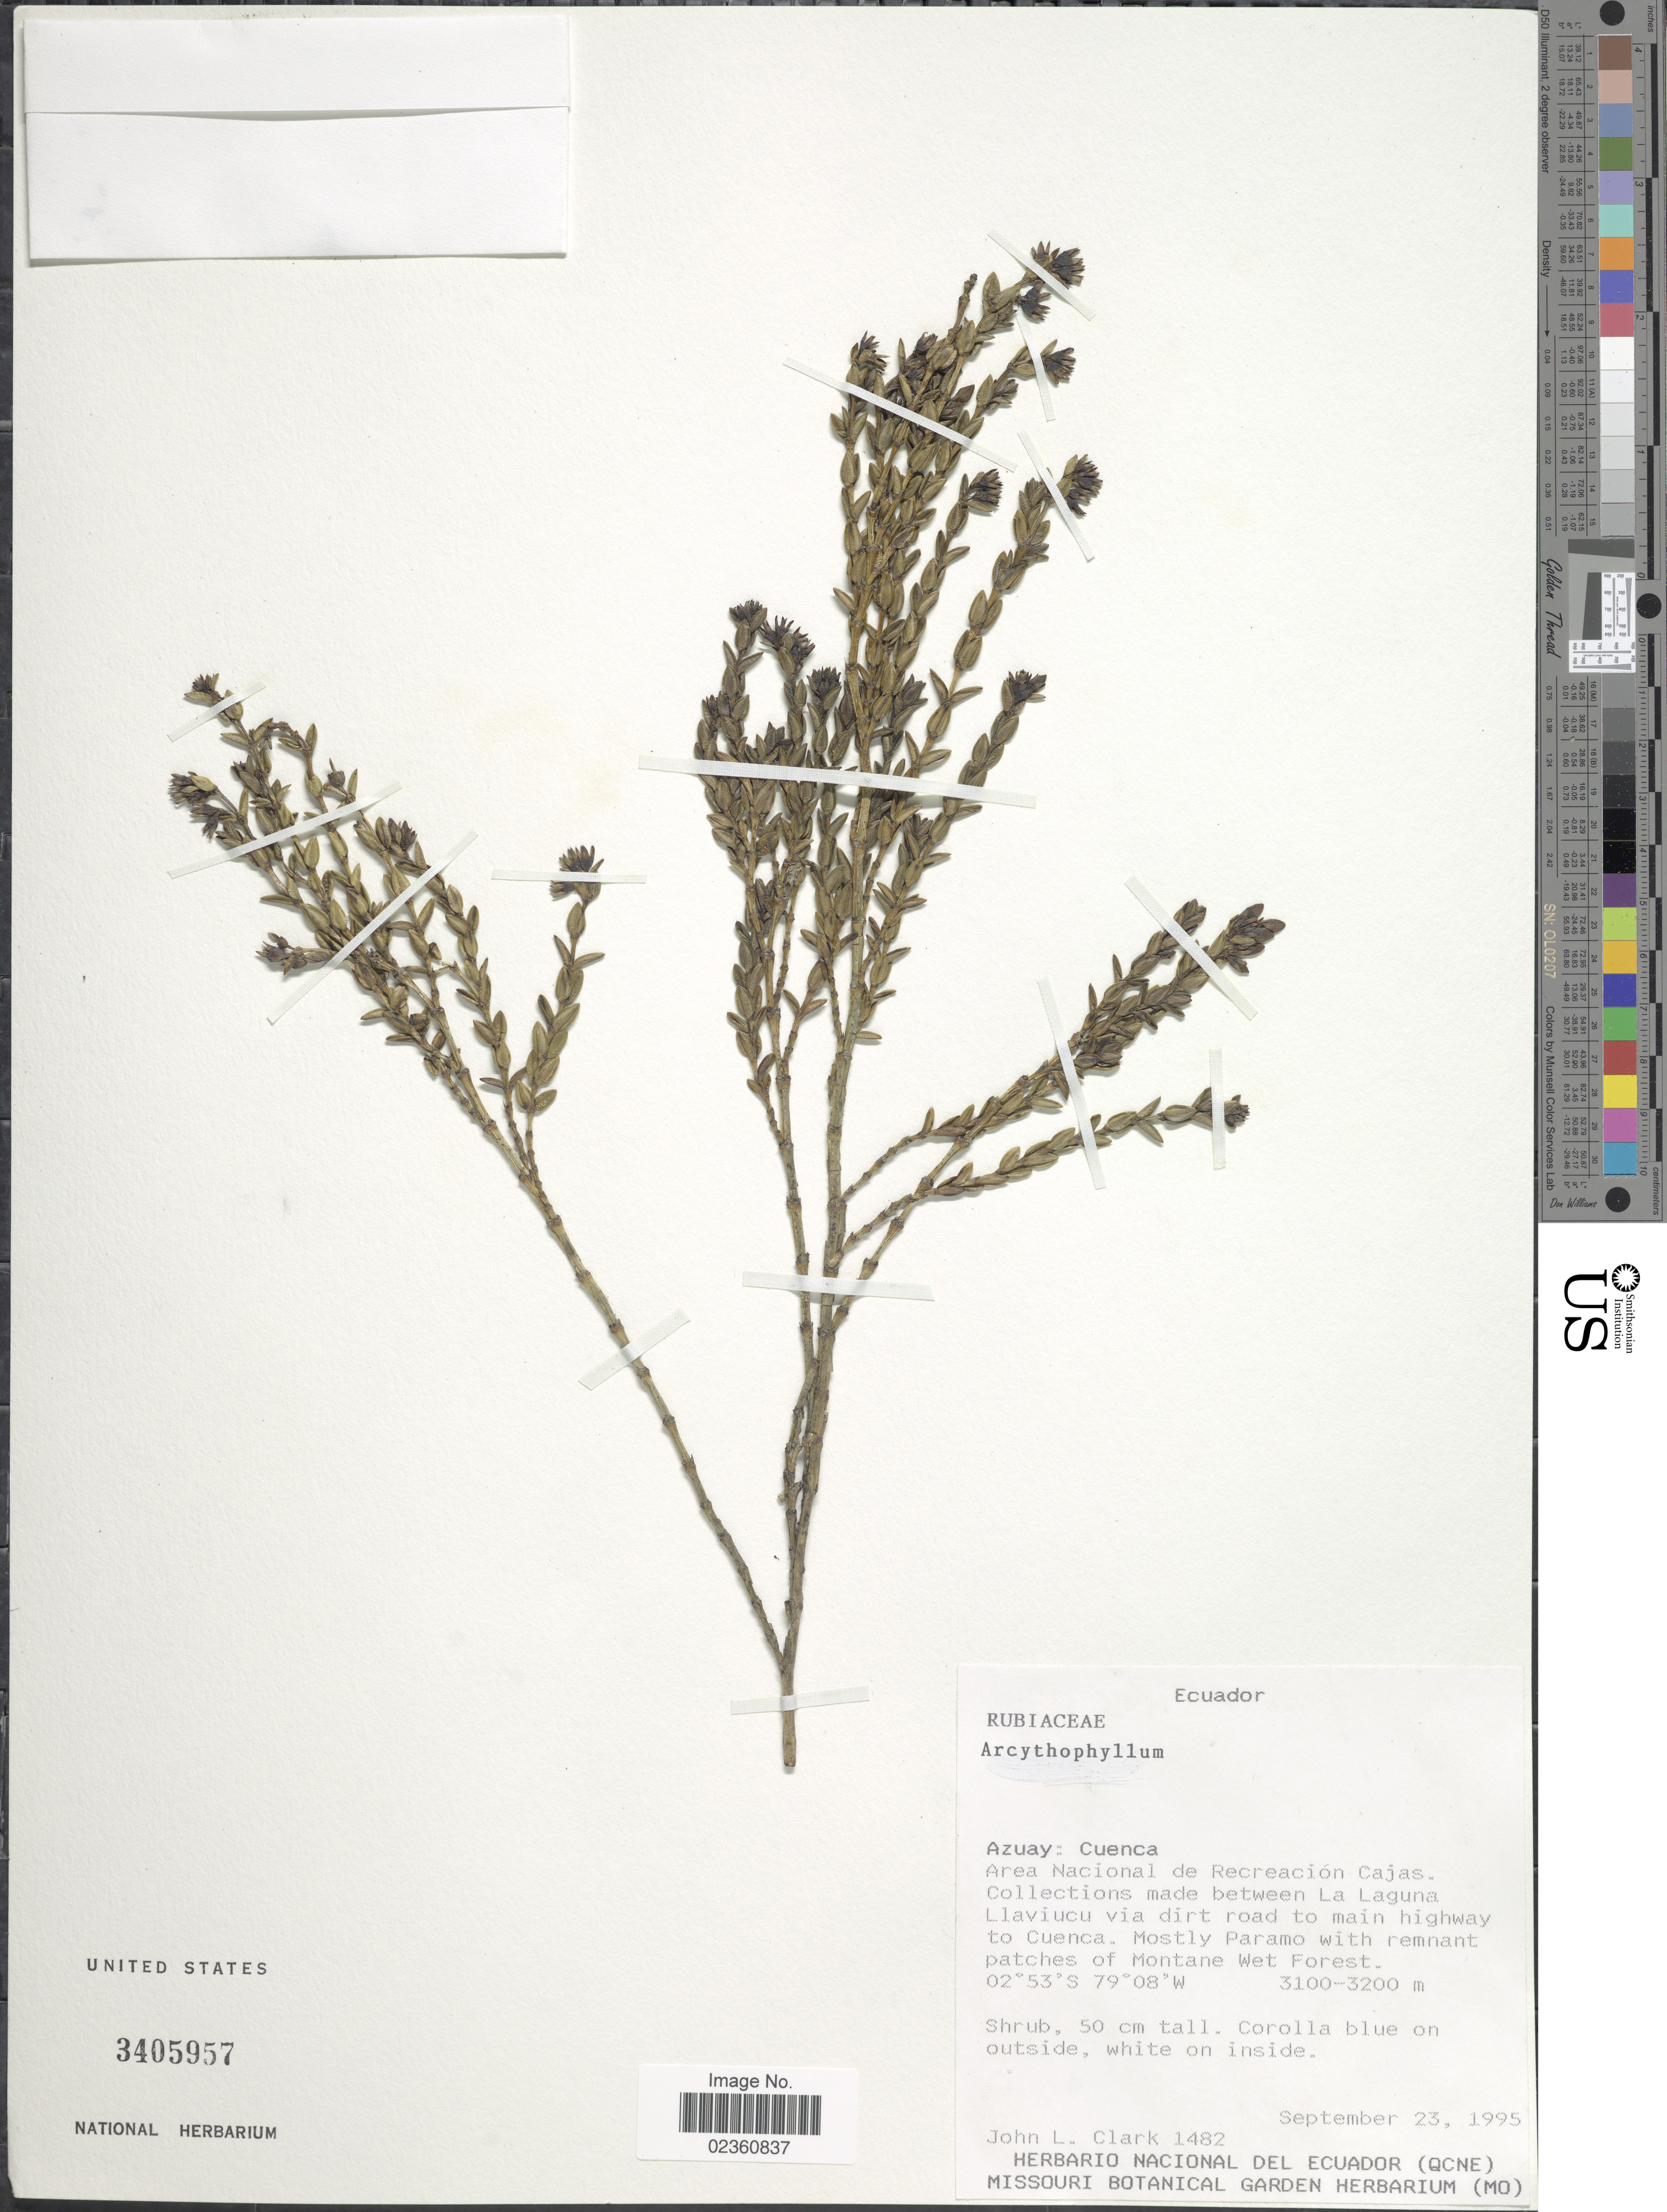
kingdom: Plantae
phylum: Tracheophyta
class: Magnoliopsida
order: Gentianales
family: Rubiaceae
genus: Arcytophyllum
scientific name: Arcytophyllum sp.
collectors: J. L. Clark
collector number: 1482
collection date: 1995-09-23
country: Ecuador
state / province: Azuay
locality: Cuenca, Area Nacional de Recreación Cajas. Collections made between La Laguna Llaviucu vía dirt road to main highway to Cuenca. Mostly Paramo with remnant pathces of Montane Wet Forest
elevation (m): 3100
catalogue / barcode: US 3405957